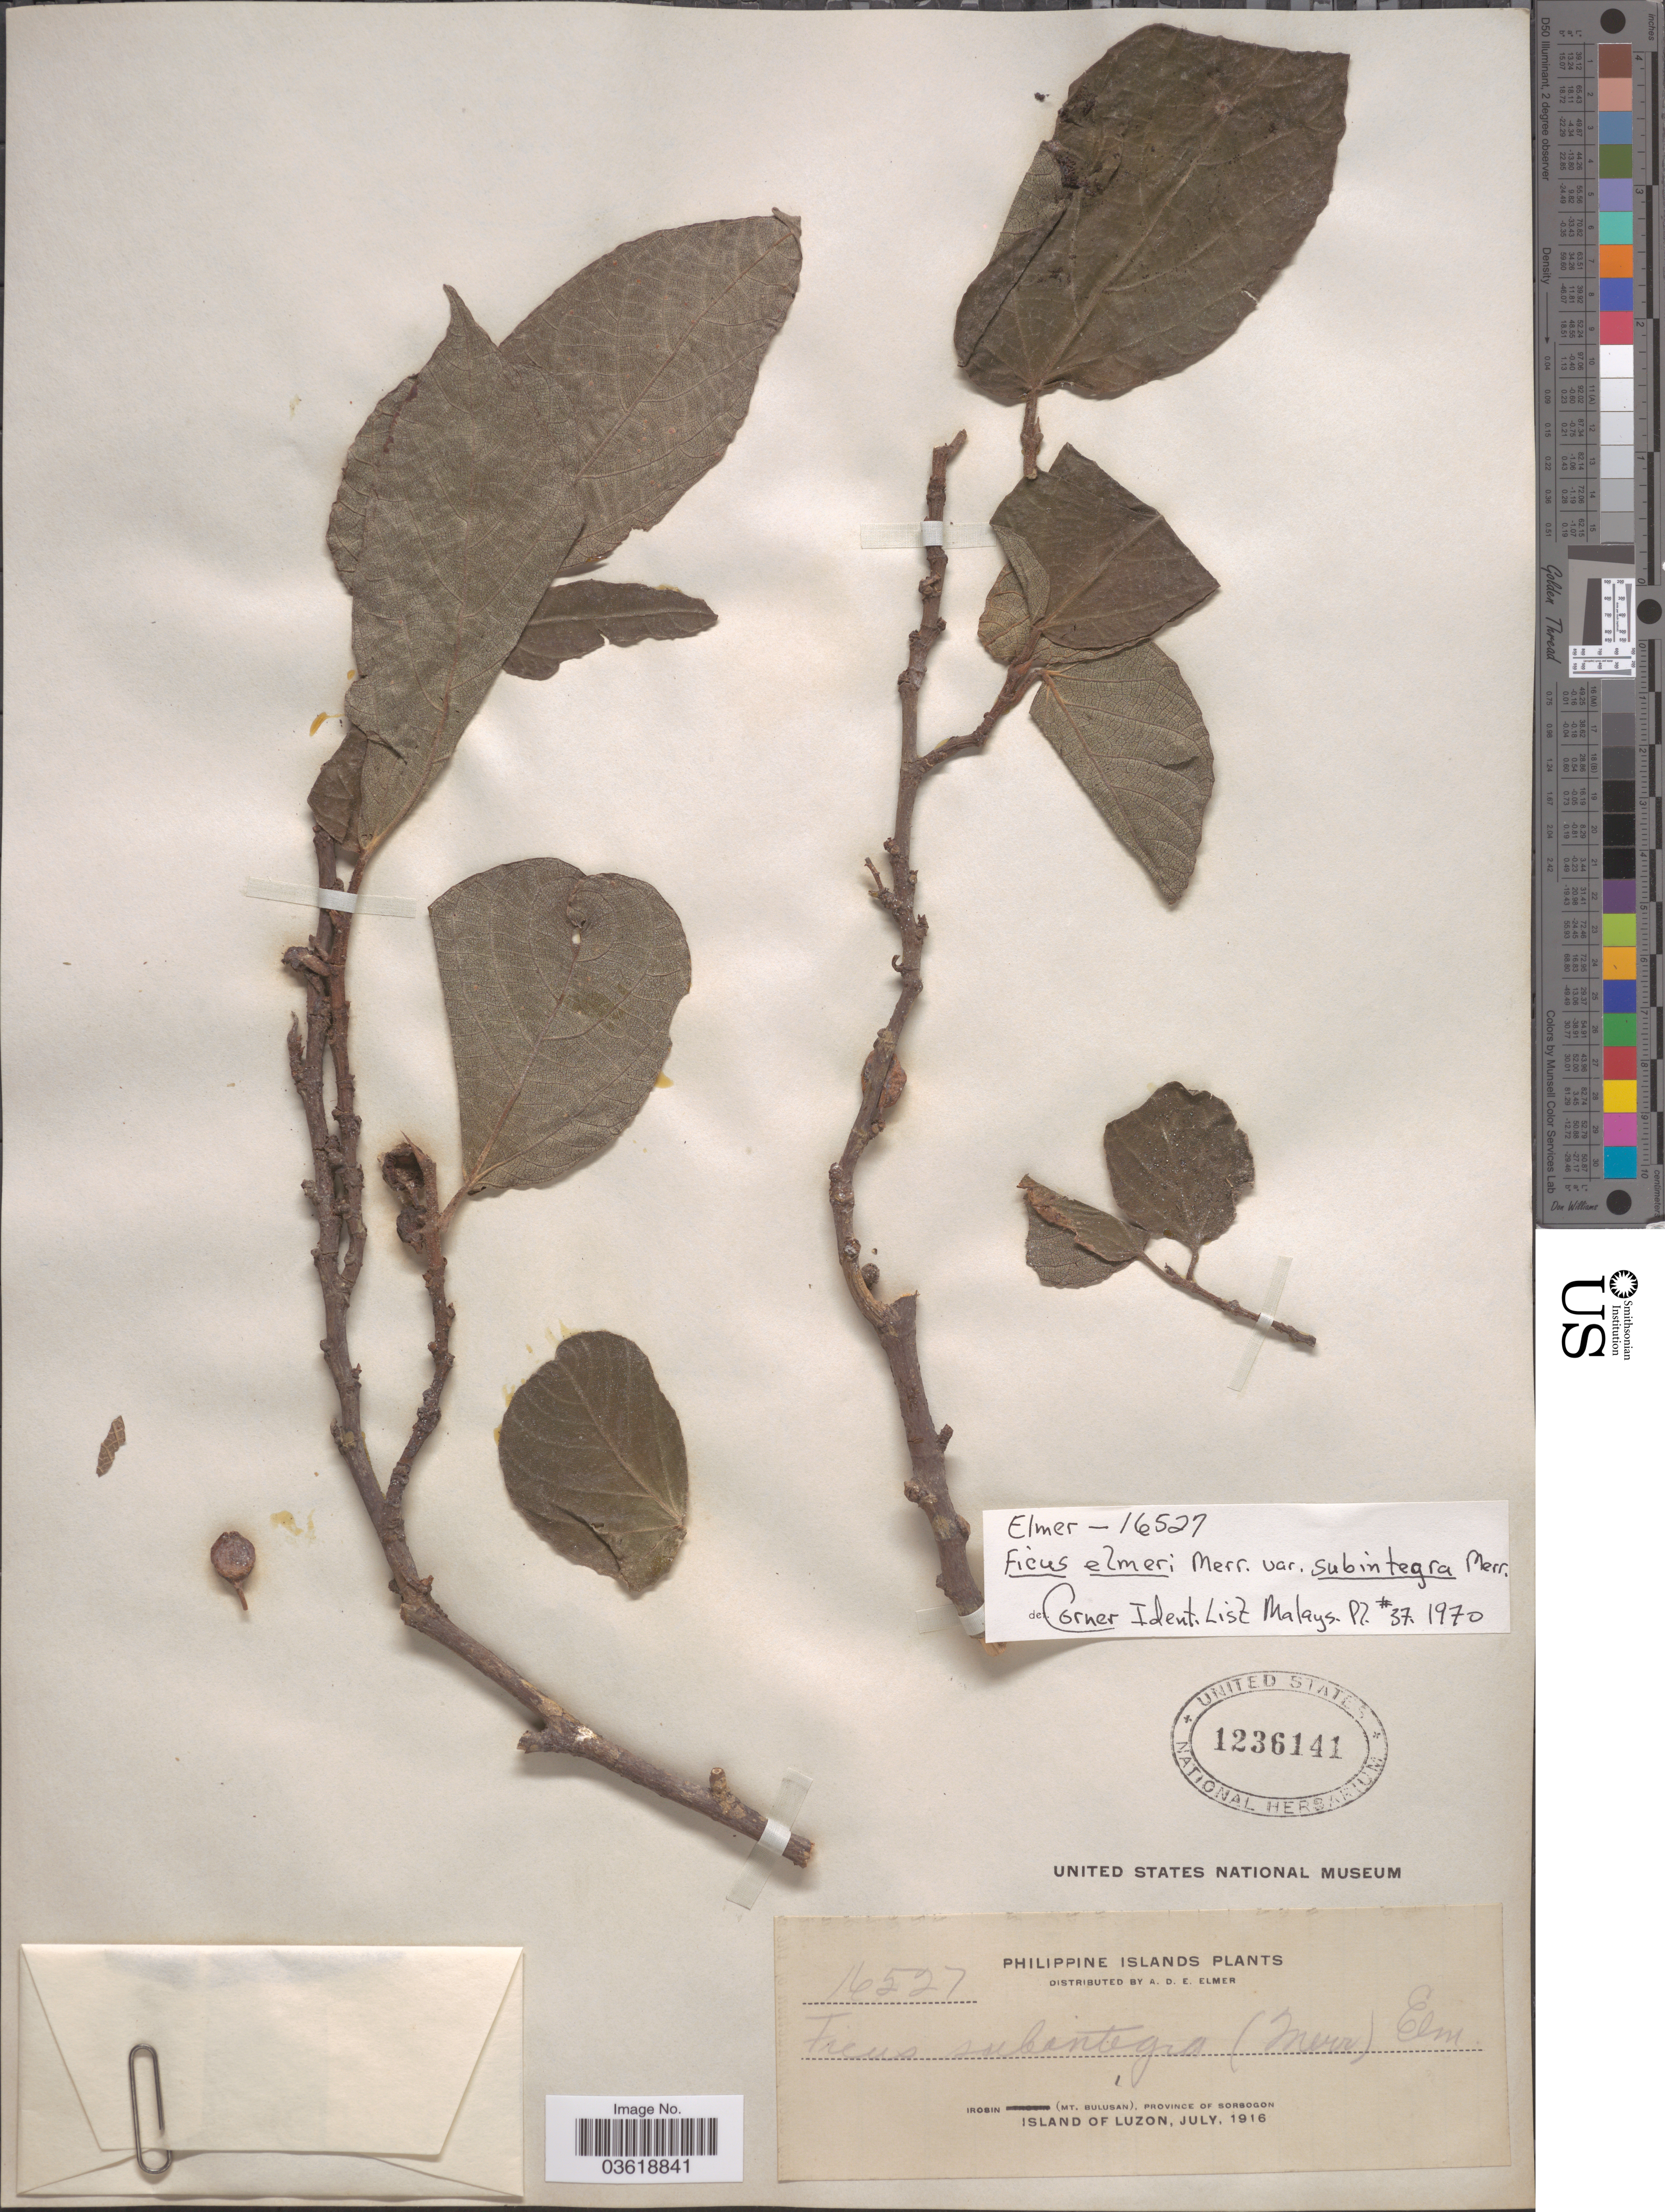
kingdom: Plantae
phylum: Tracheophyta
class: Magnoliopsida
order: Rosales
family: Moraceae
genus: Ficus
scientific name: Ficus elmeri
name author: Merr.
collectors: A. D. E. Elmer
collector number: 16527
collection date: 1916-07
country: Philippines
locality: Irosin (Mt. Bulusan), Province of Sorsogon. Island of Luzon.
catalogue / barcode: US 1236141